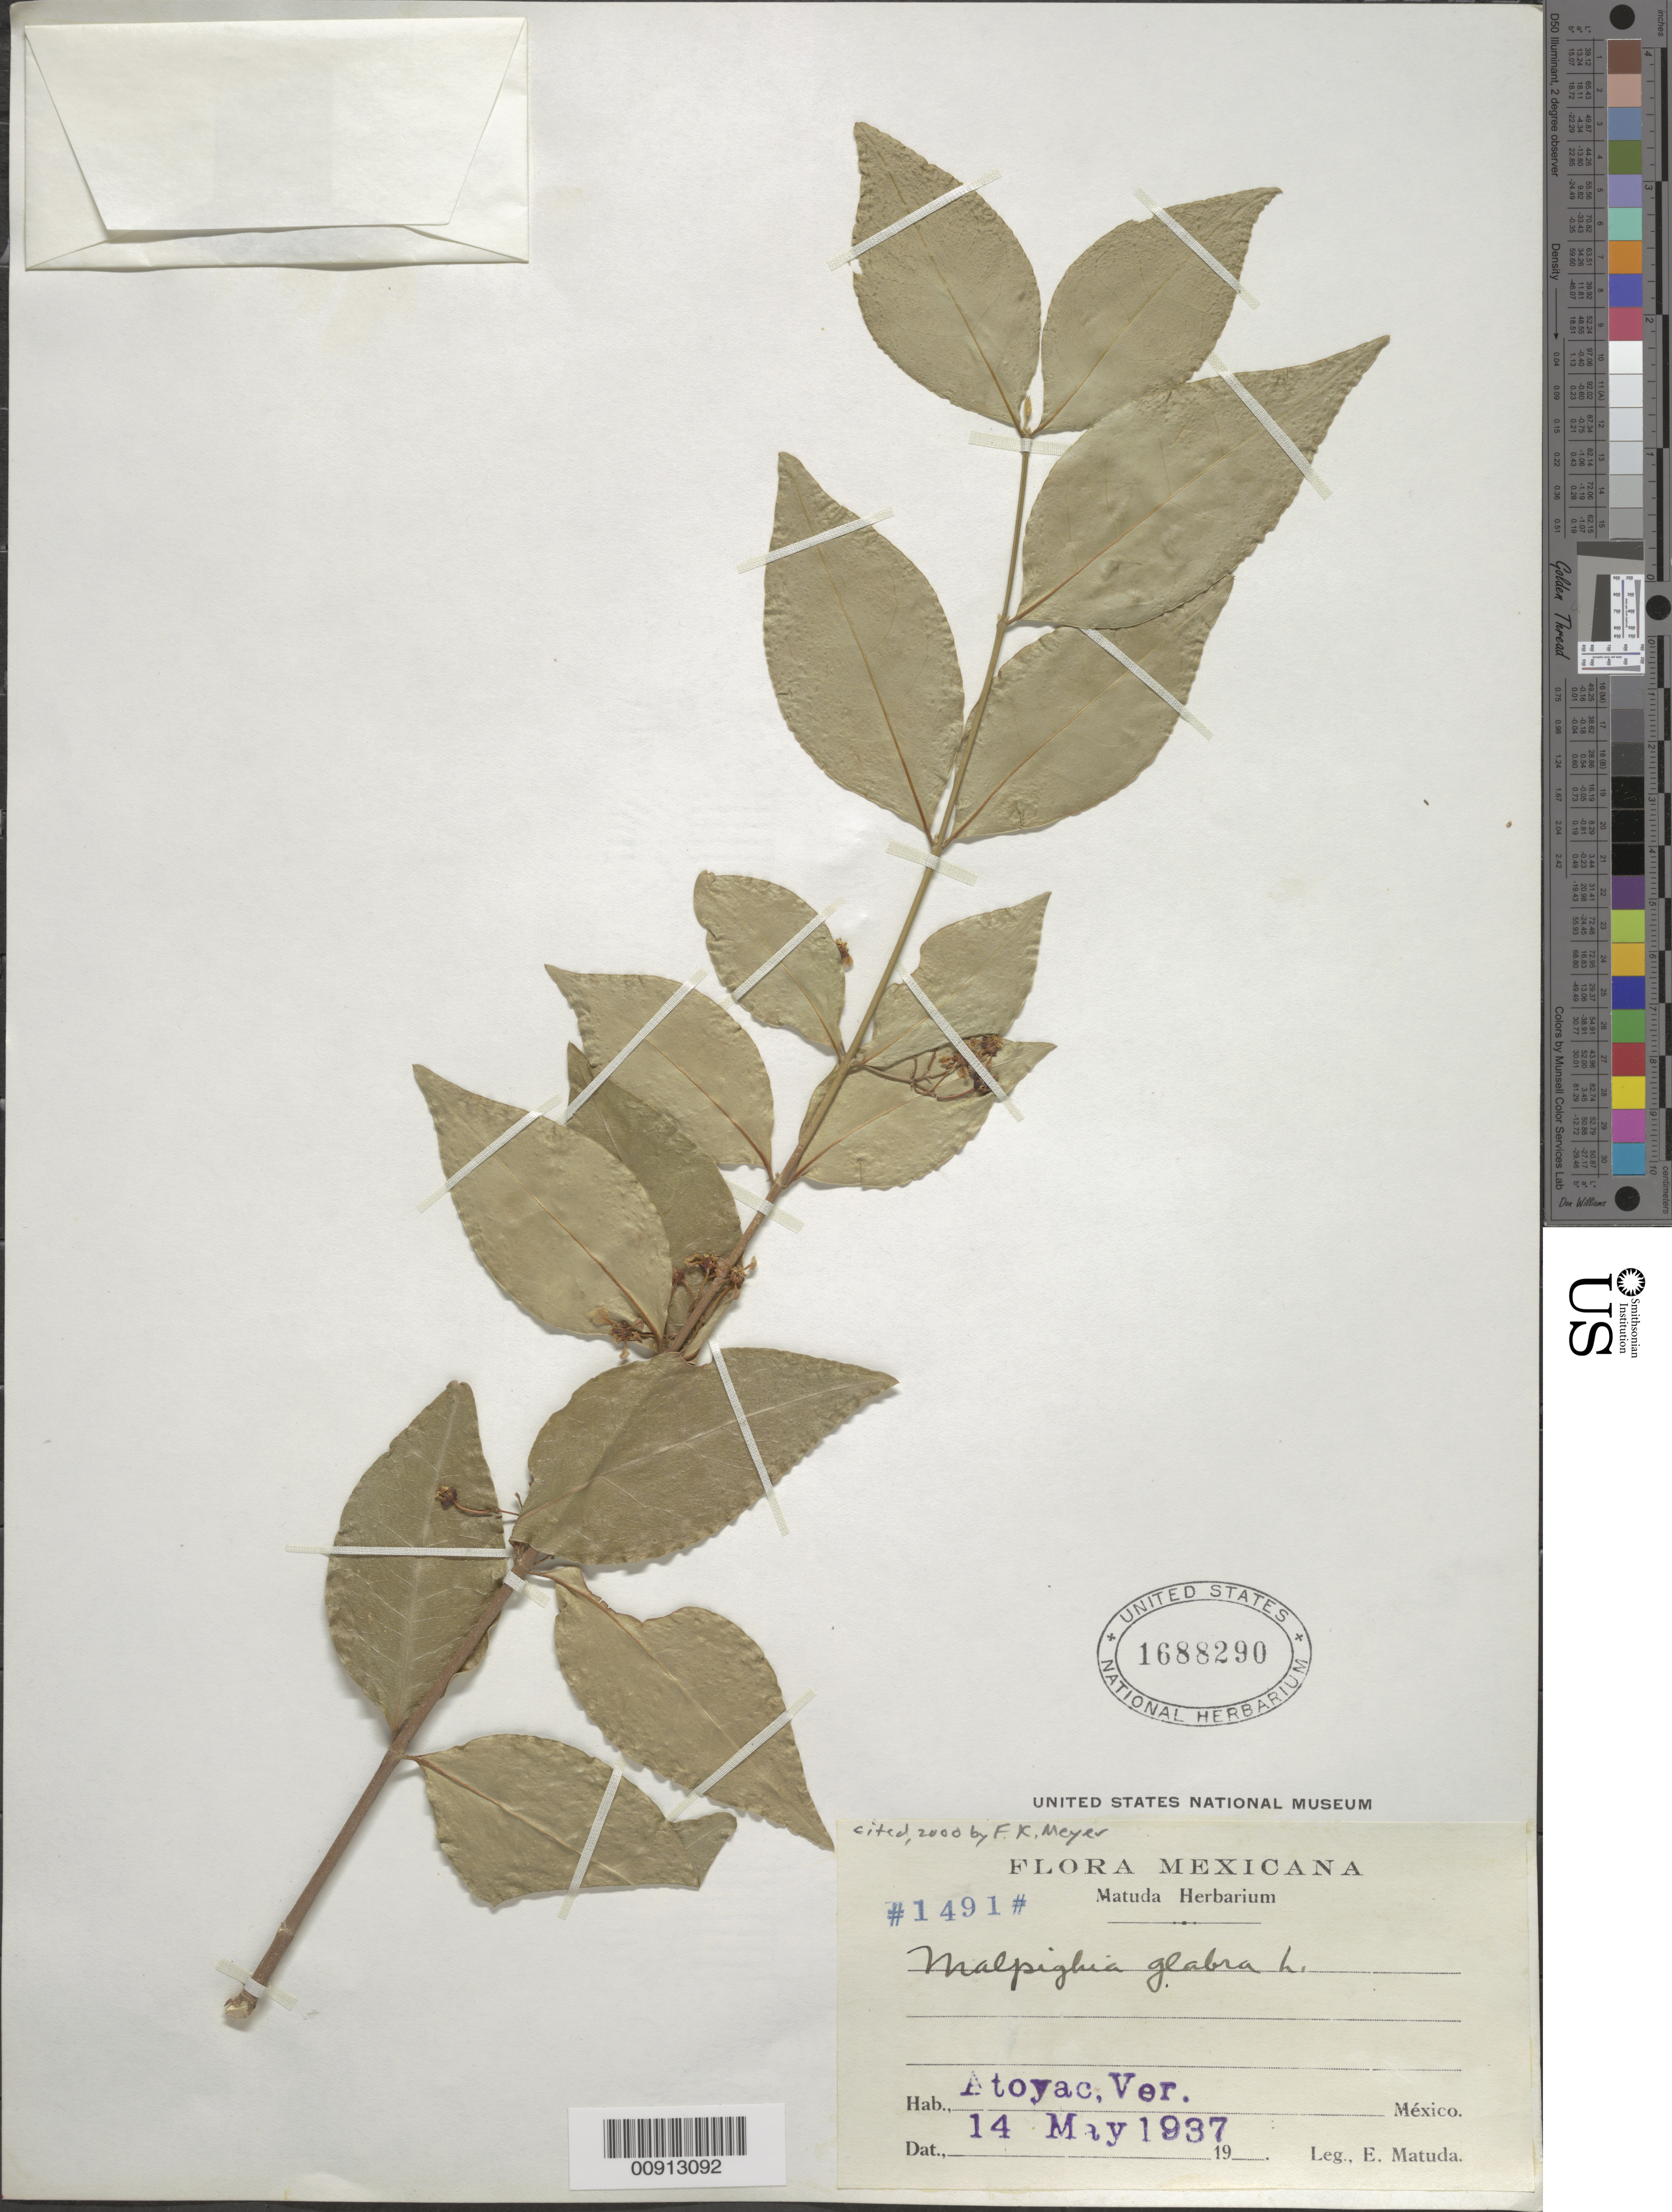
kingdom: Plantae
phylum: Tracheophyta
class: Magnoliopsida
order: Malpighiales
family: Malpighiaceae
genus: Malpighia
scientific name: Malpighia glabra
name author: L.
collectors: E. Matuda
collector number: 1491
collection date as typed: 14 May 1937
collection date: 1937-05-14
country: Mexico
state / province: Veracruz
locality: Atoyac, Veracruz.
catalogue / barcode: US 1688290